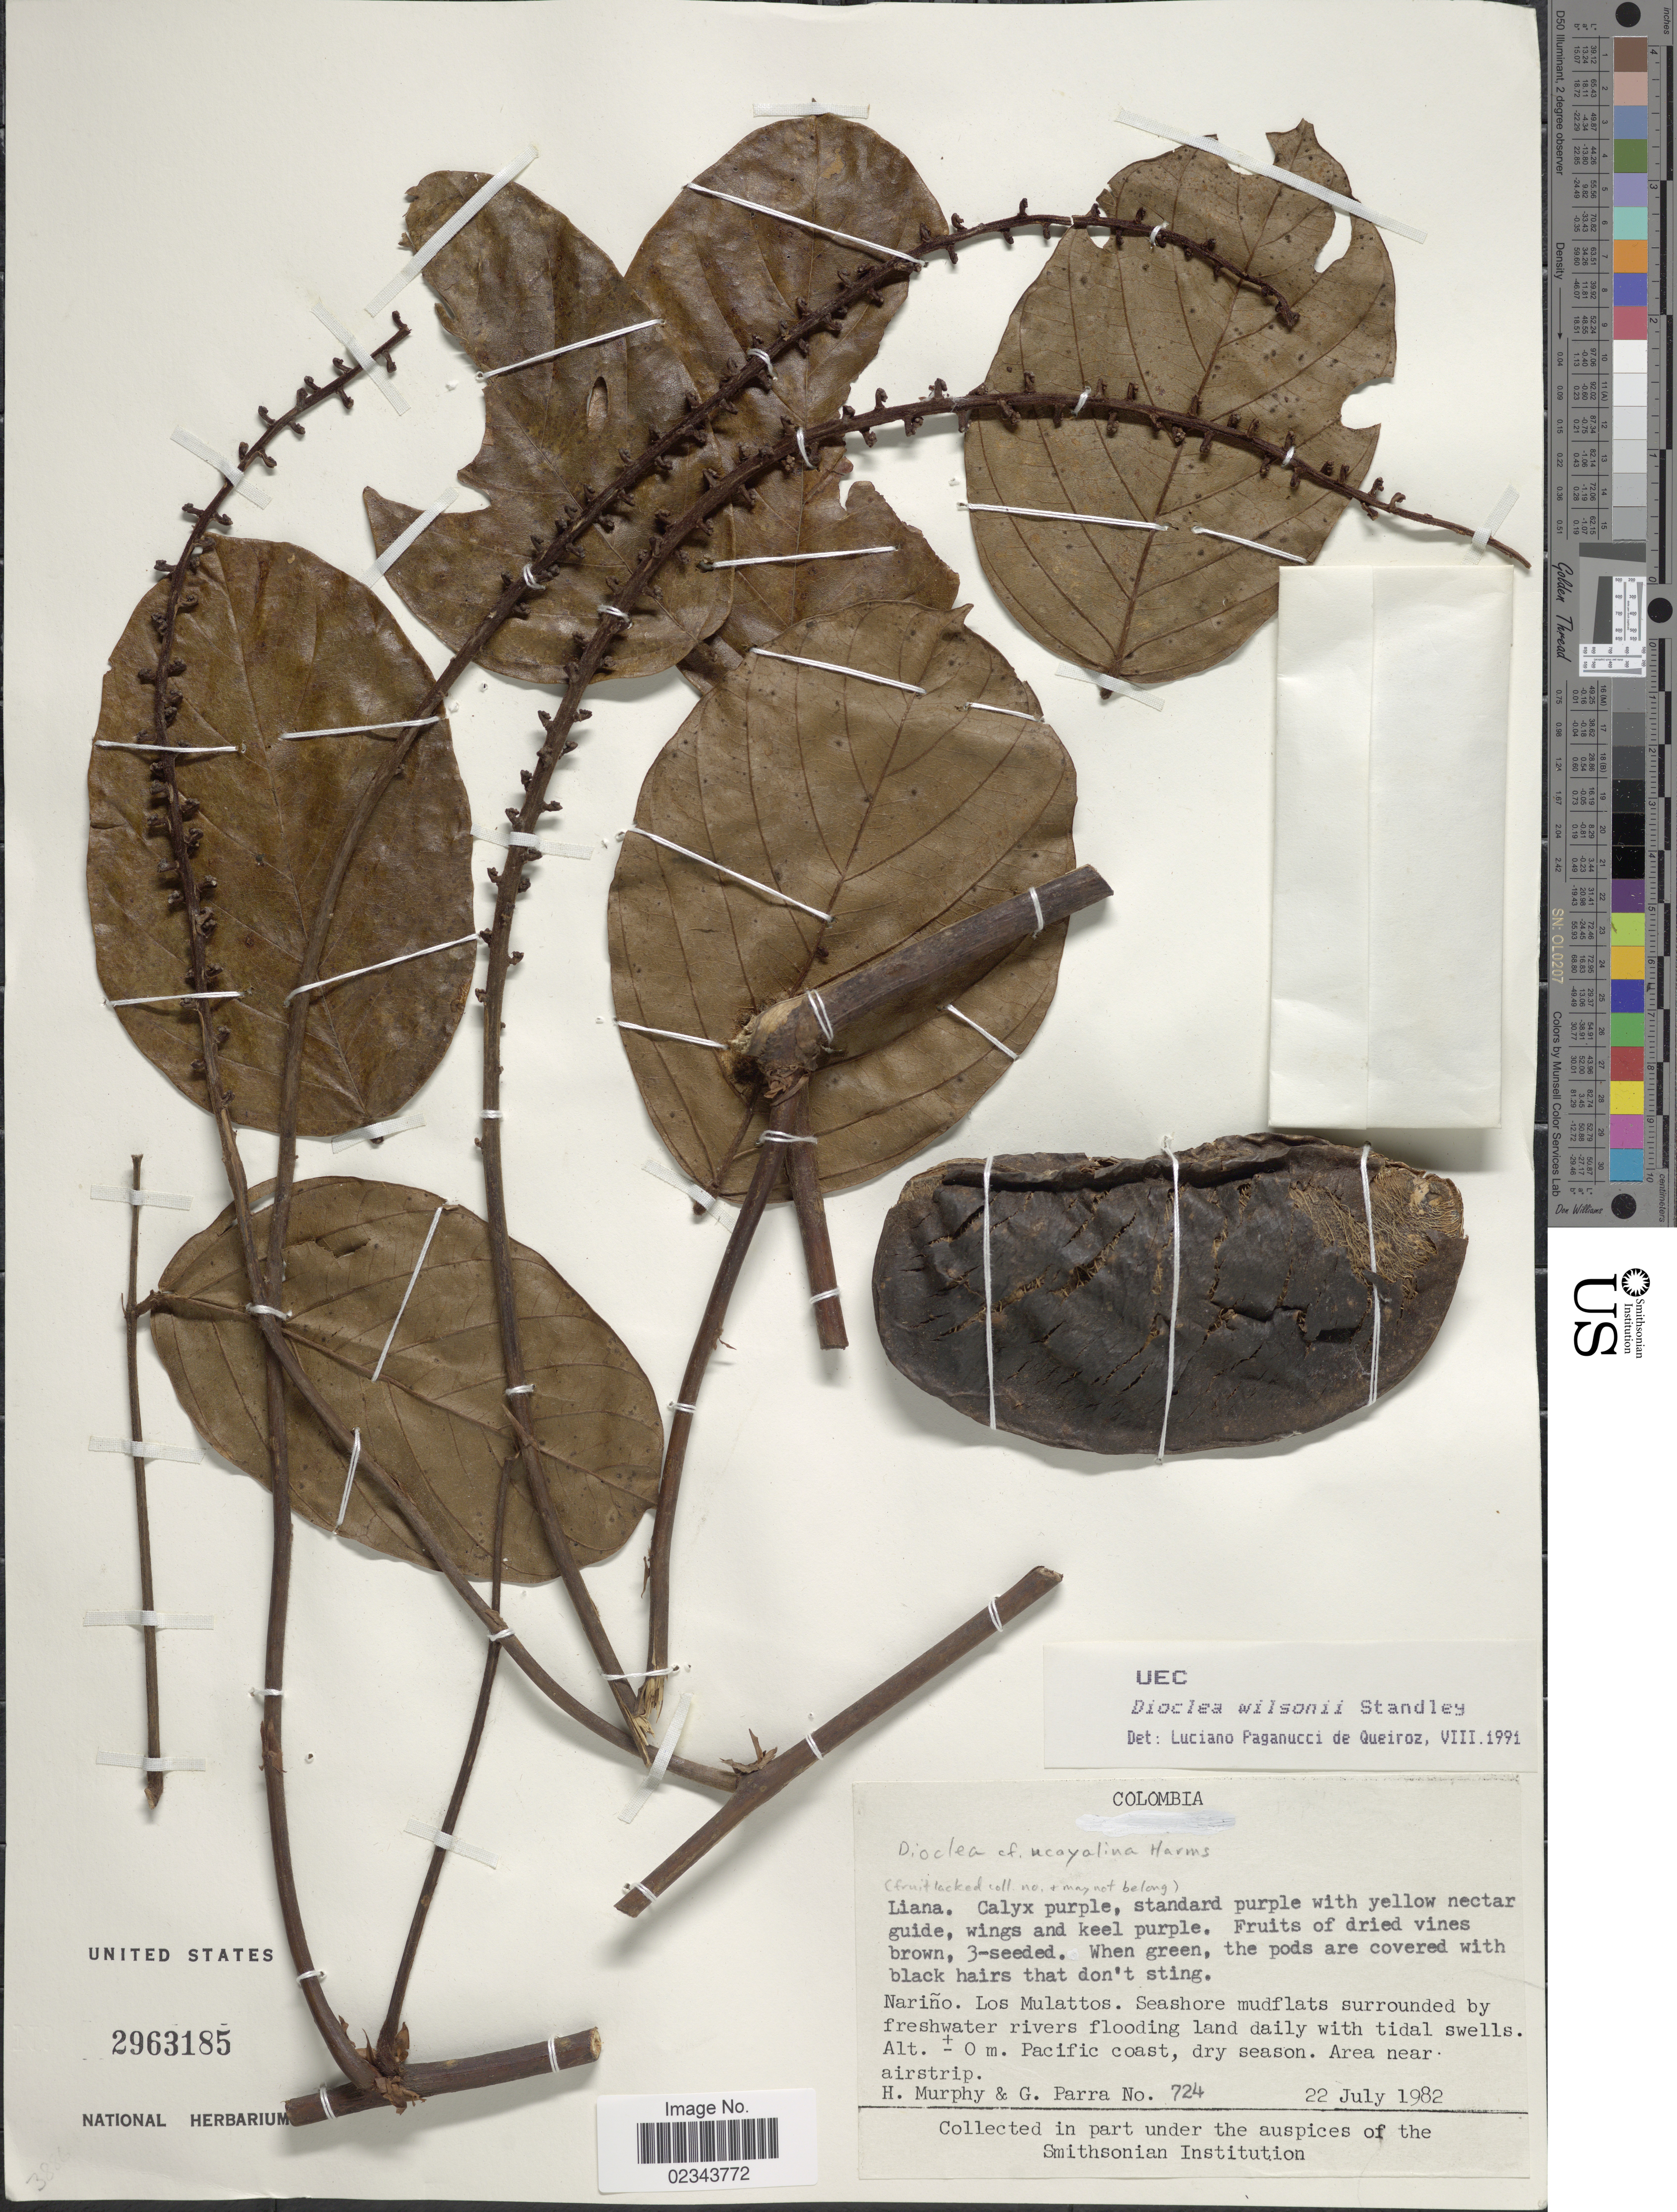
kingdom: Plantae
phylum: Tracheophyta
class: Magnoliopsida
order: Fabales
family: Fabaceae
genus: Macropsychanthus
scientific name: Macropsychanthus wilsonii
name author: (Standl.) L.P. Queiroz & Snak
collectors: H. Murphy & G. Parra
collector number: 724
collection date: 1982-07-22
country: Colombia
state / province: Nariño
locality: Los Mulattos. Surrounded by freshwater rivers flooding land daily with tidal swells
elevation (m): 0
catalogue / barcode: US 2963185